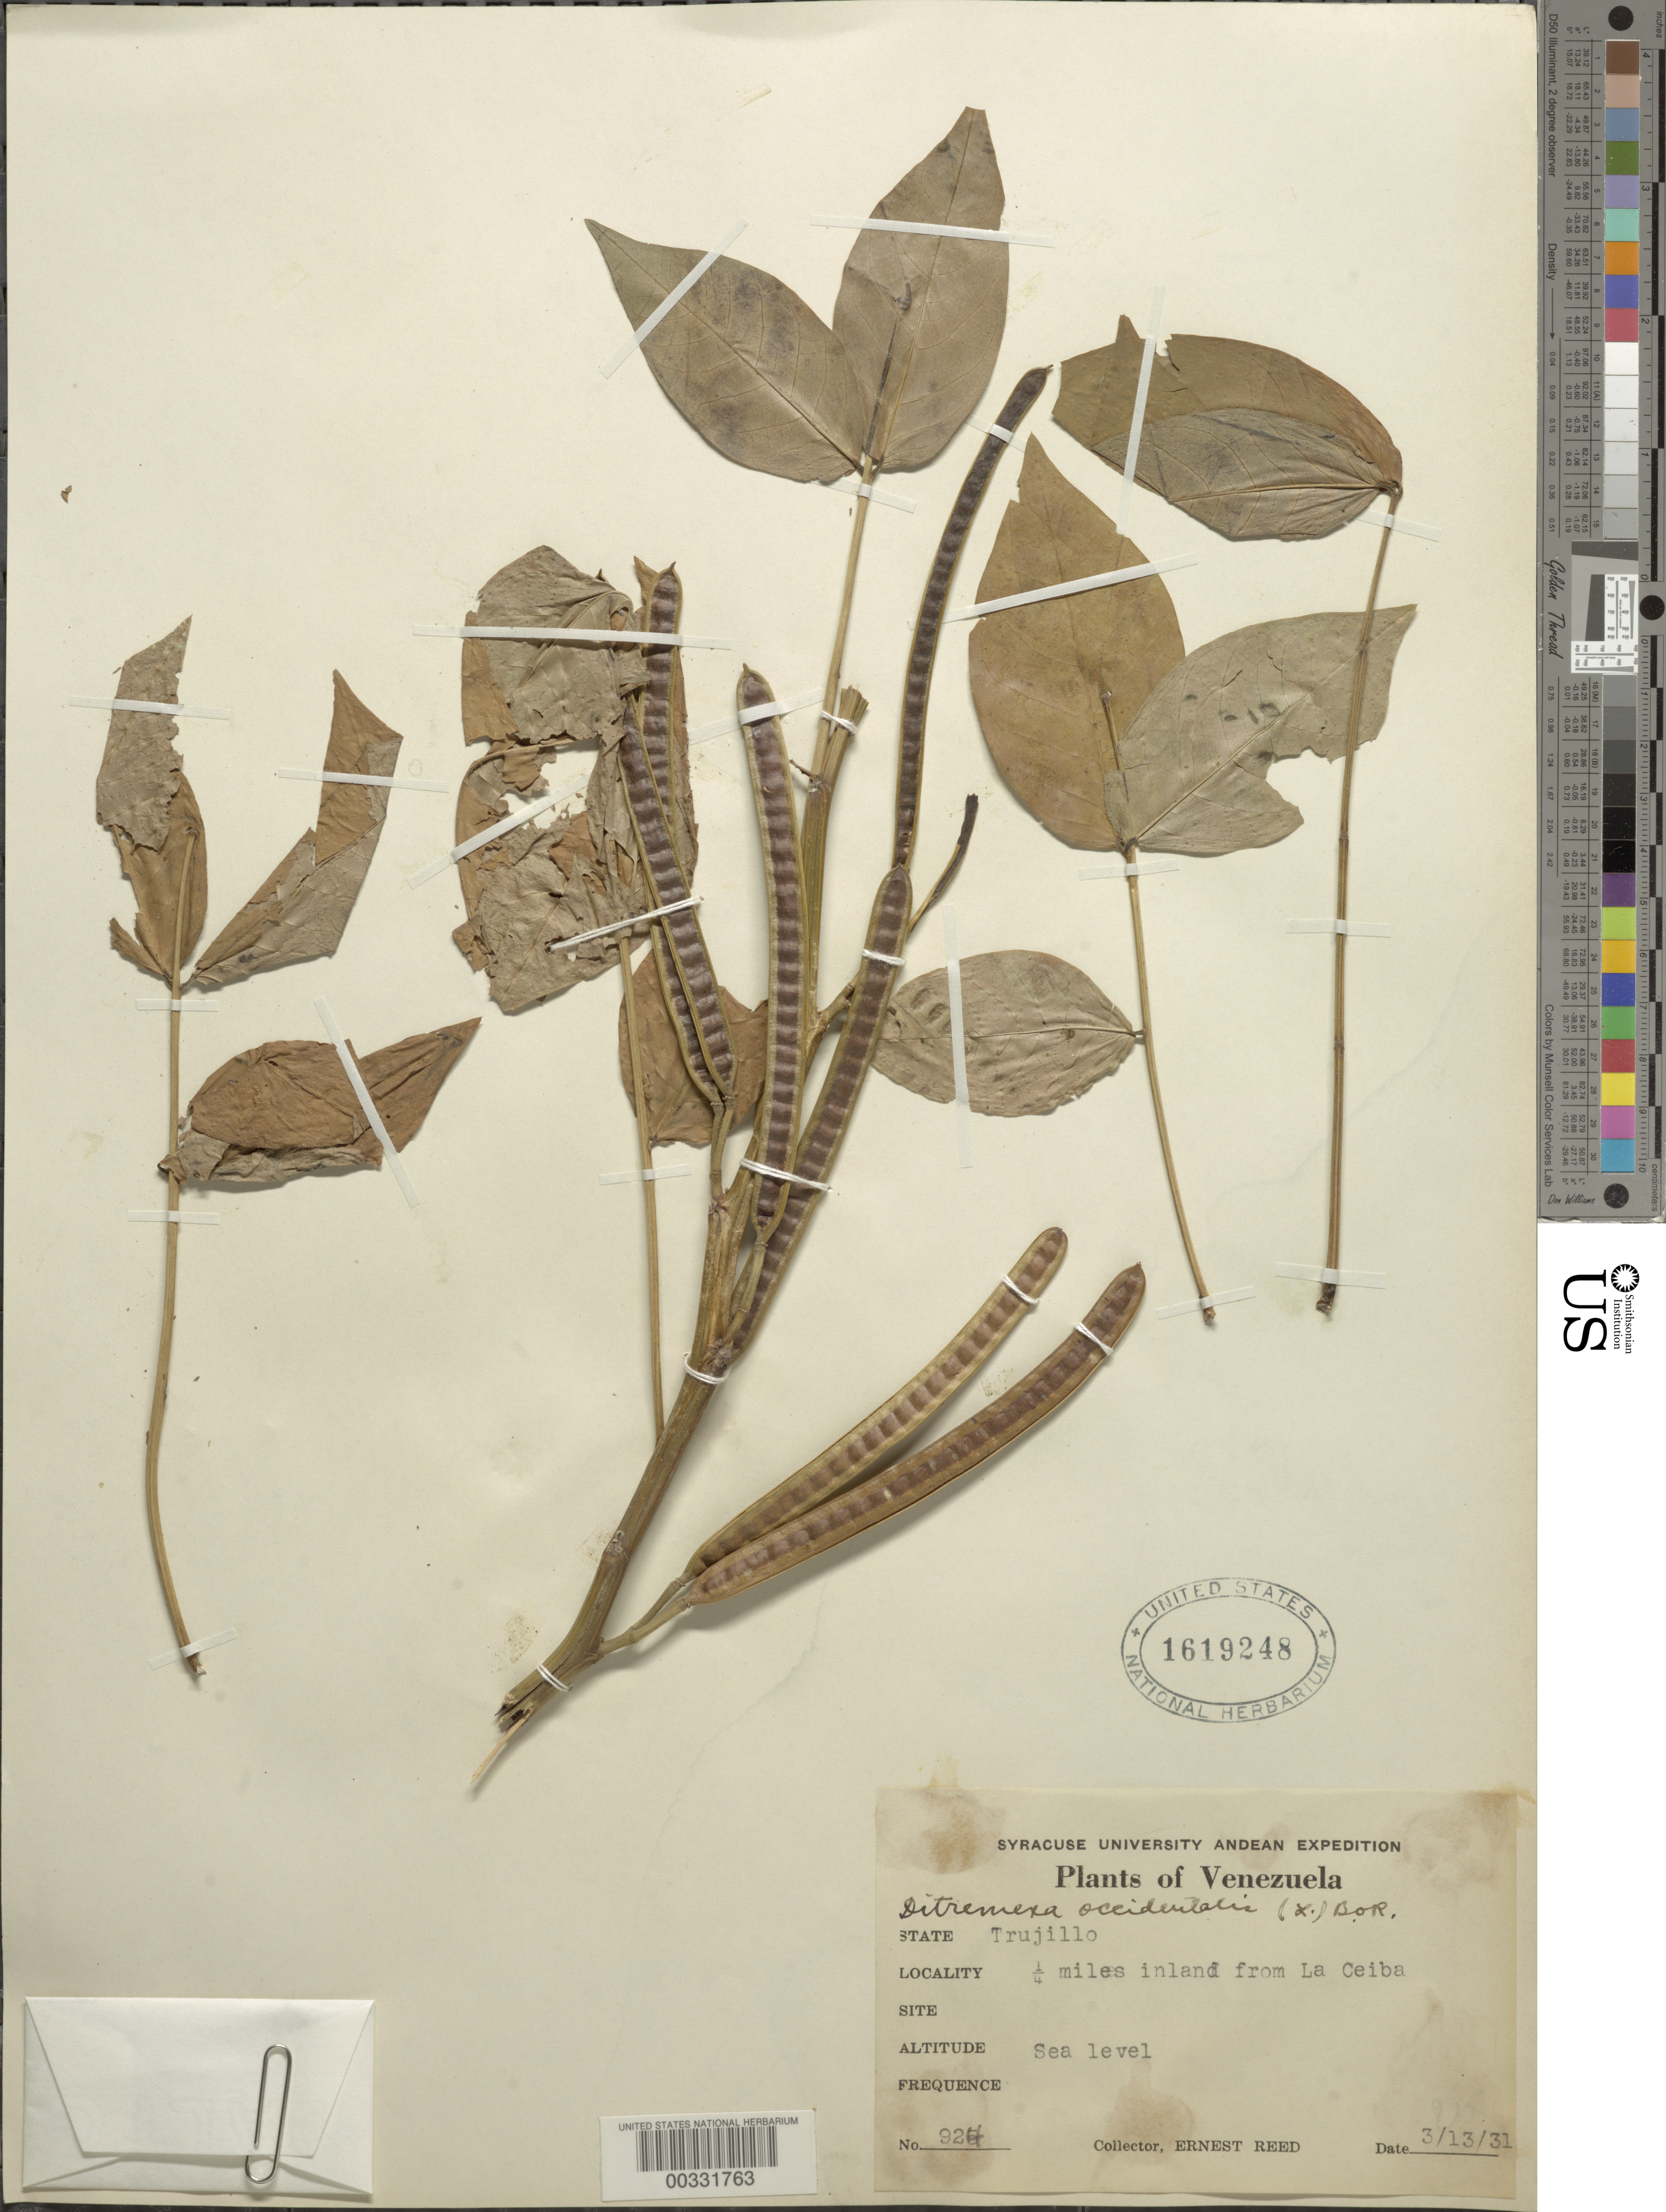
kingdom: Plantae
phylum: Tracheophyta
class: Magnoliopsida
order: Fabales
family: Fabaceae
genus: Senna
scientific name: Senna occidentalis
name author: (L.) Link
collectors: E. Reed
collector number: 924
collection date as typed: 13 Mar 1931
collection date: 1931-03-13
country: Venezuela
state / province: Trujillo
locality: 1/4 mi inland from la ceiba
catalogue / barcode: US 1619248